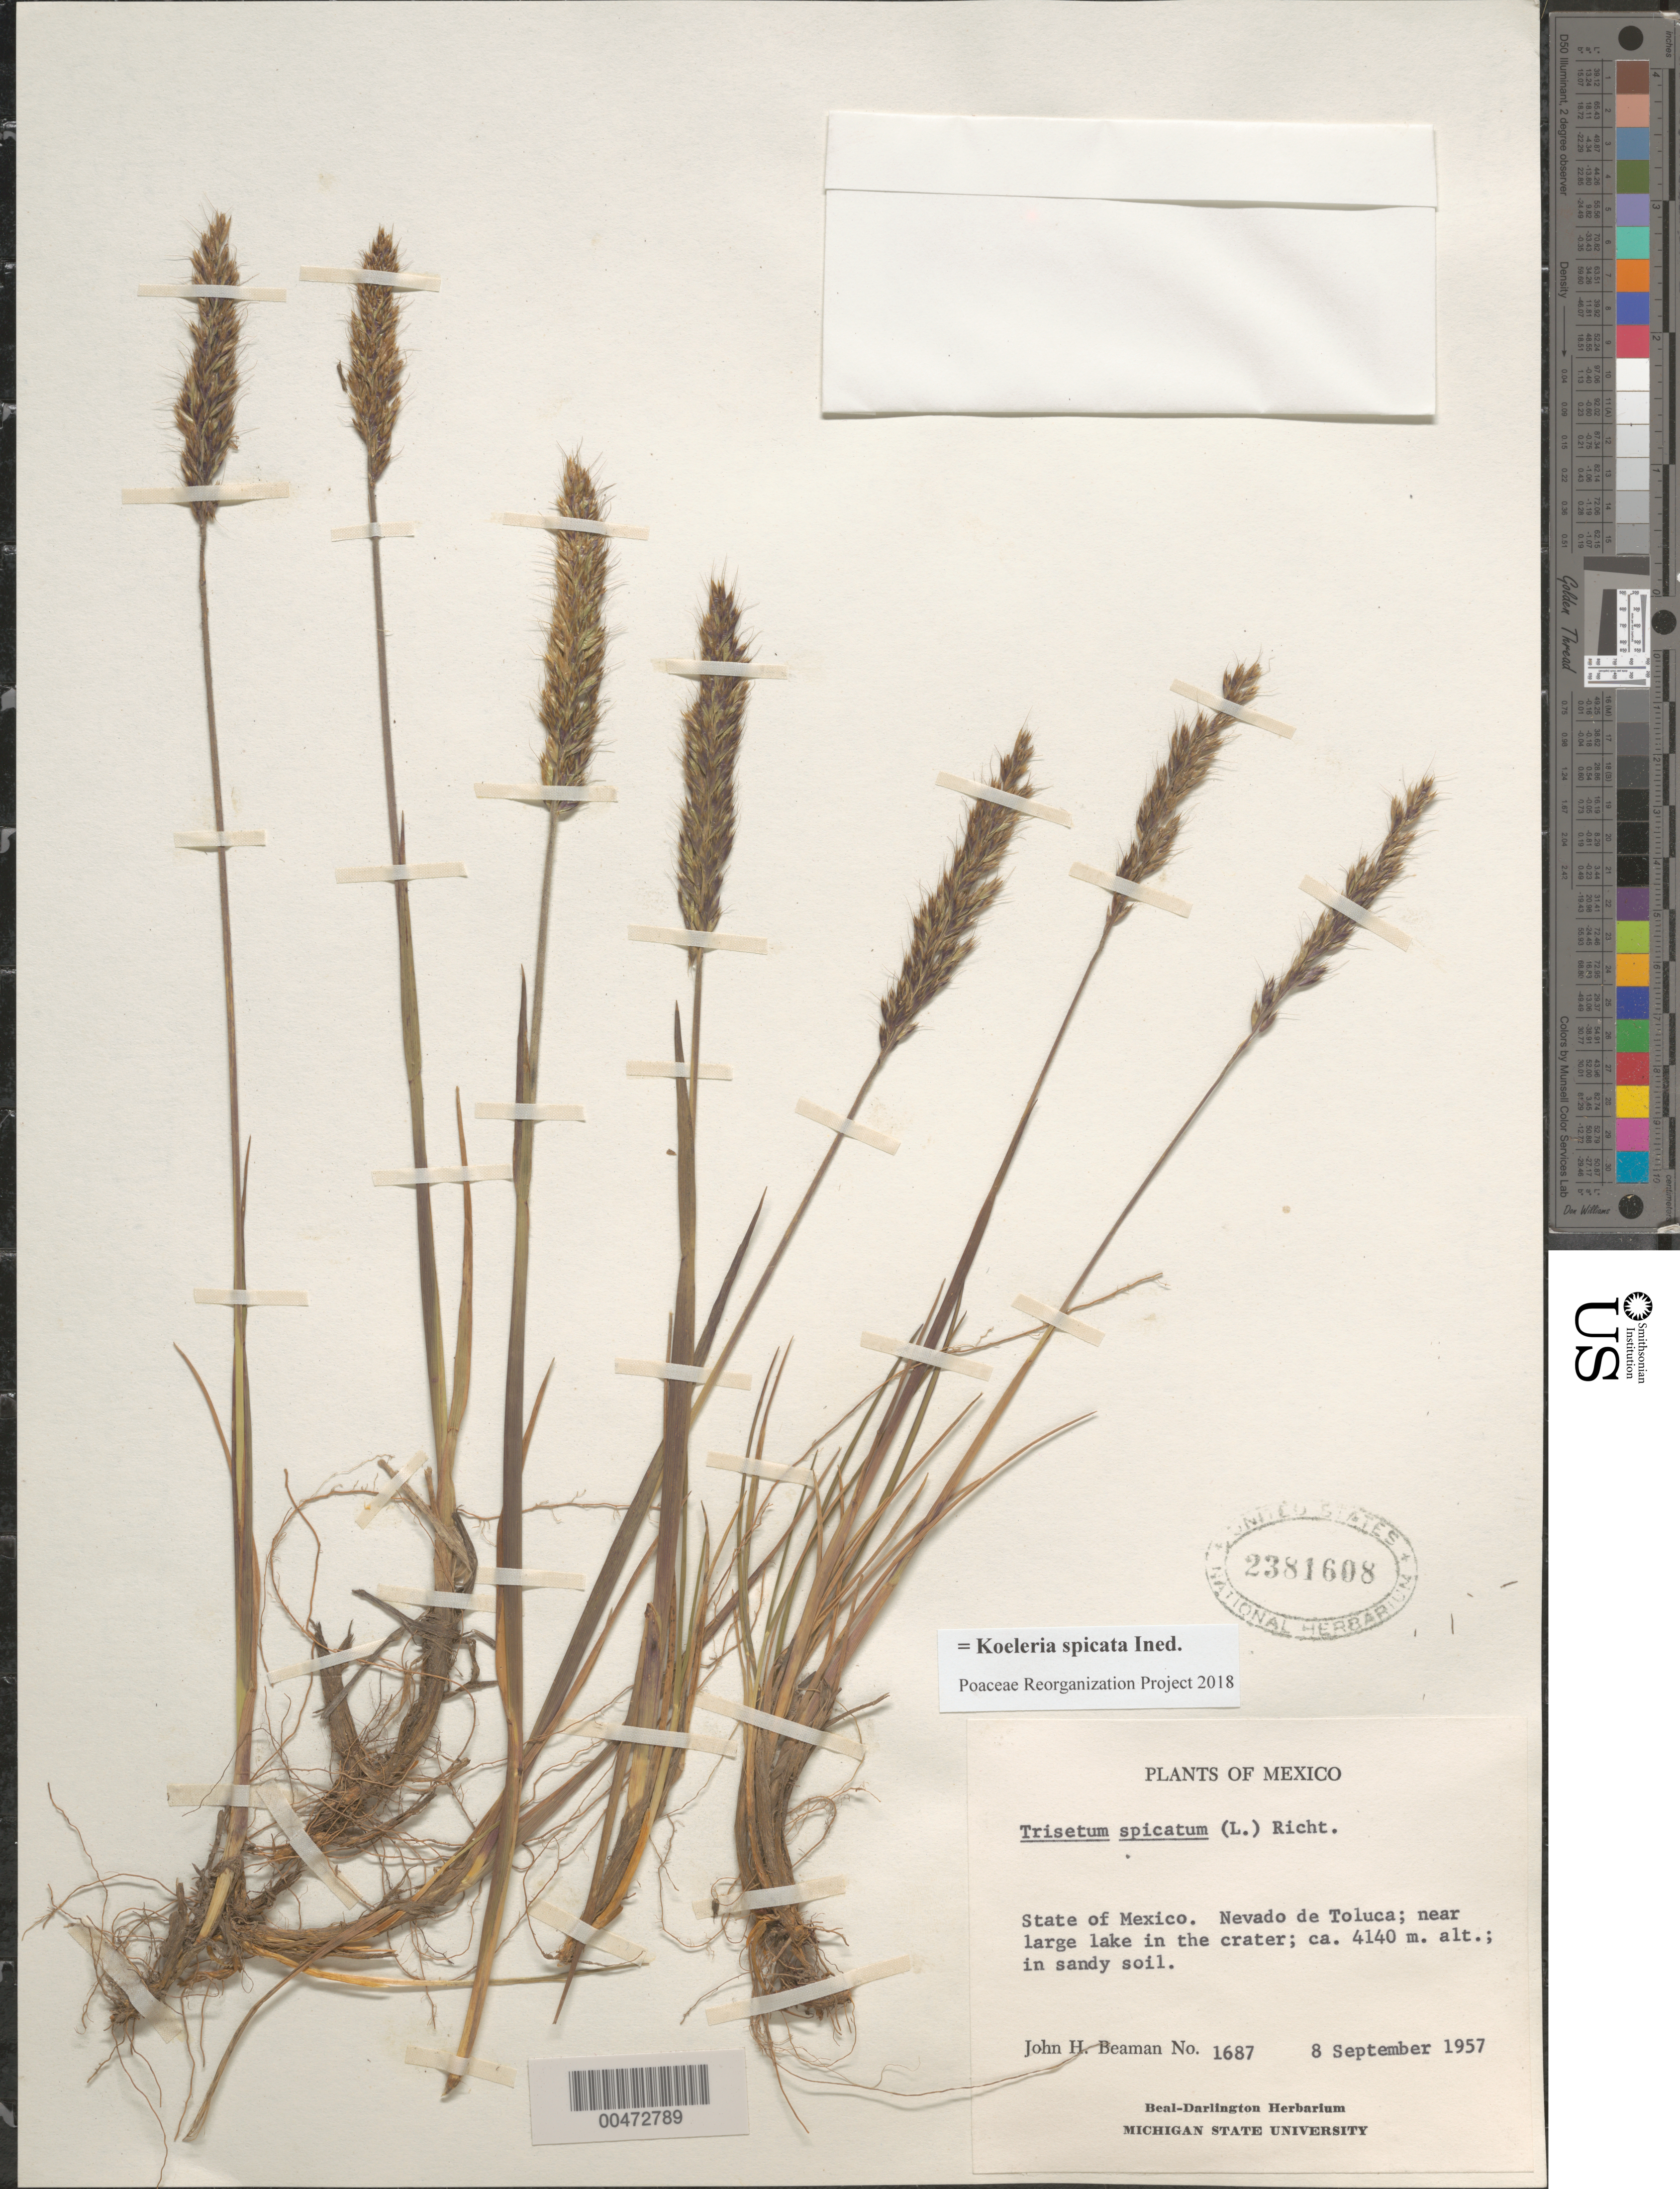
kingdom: Plantae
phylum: Tracheophyta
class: Liliopsida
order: Poales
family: Poaceae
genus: Koeleria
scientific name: Koeleria spicata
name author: (L.) Barberá et al.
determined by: Poaceae Reorganization Project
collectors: J. H. Beaman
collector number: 1687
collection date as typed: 8 Sep 1957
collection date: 1957-09-08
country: Mexico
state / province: México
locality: Nevado de Toluca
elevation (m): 4140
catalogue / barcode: US 2381608